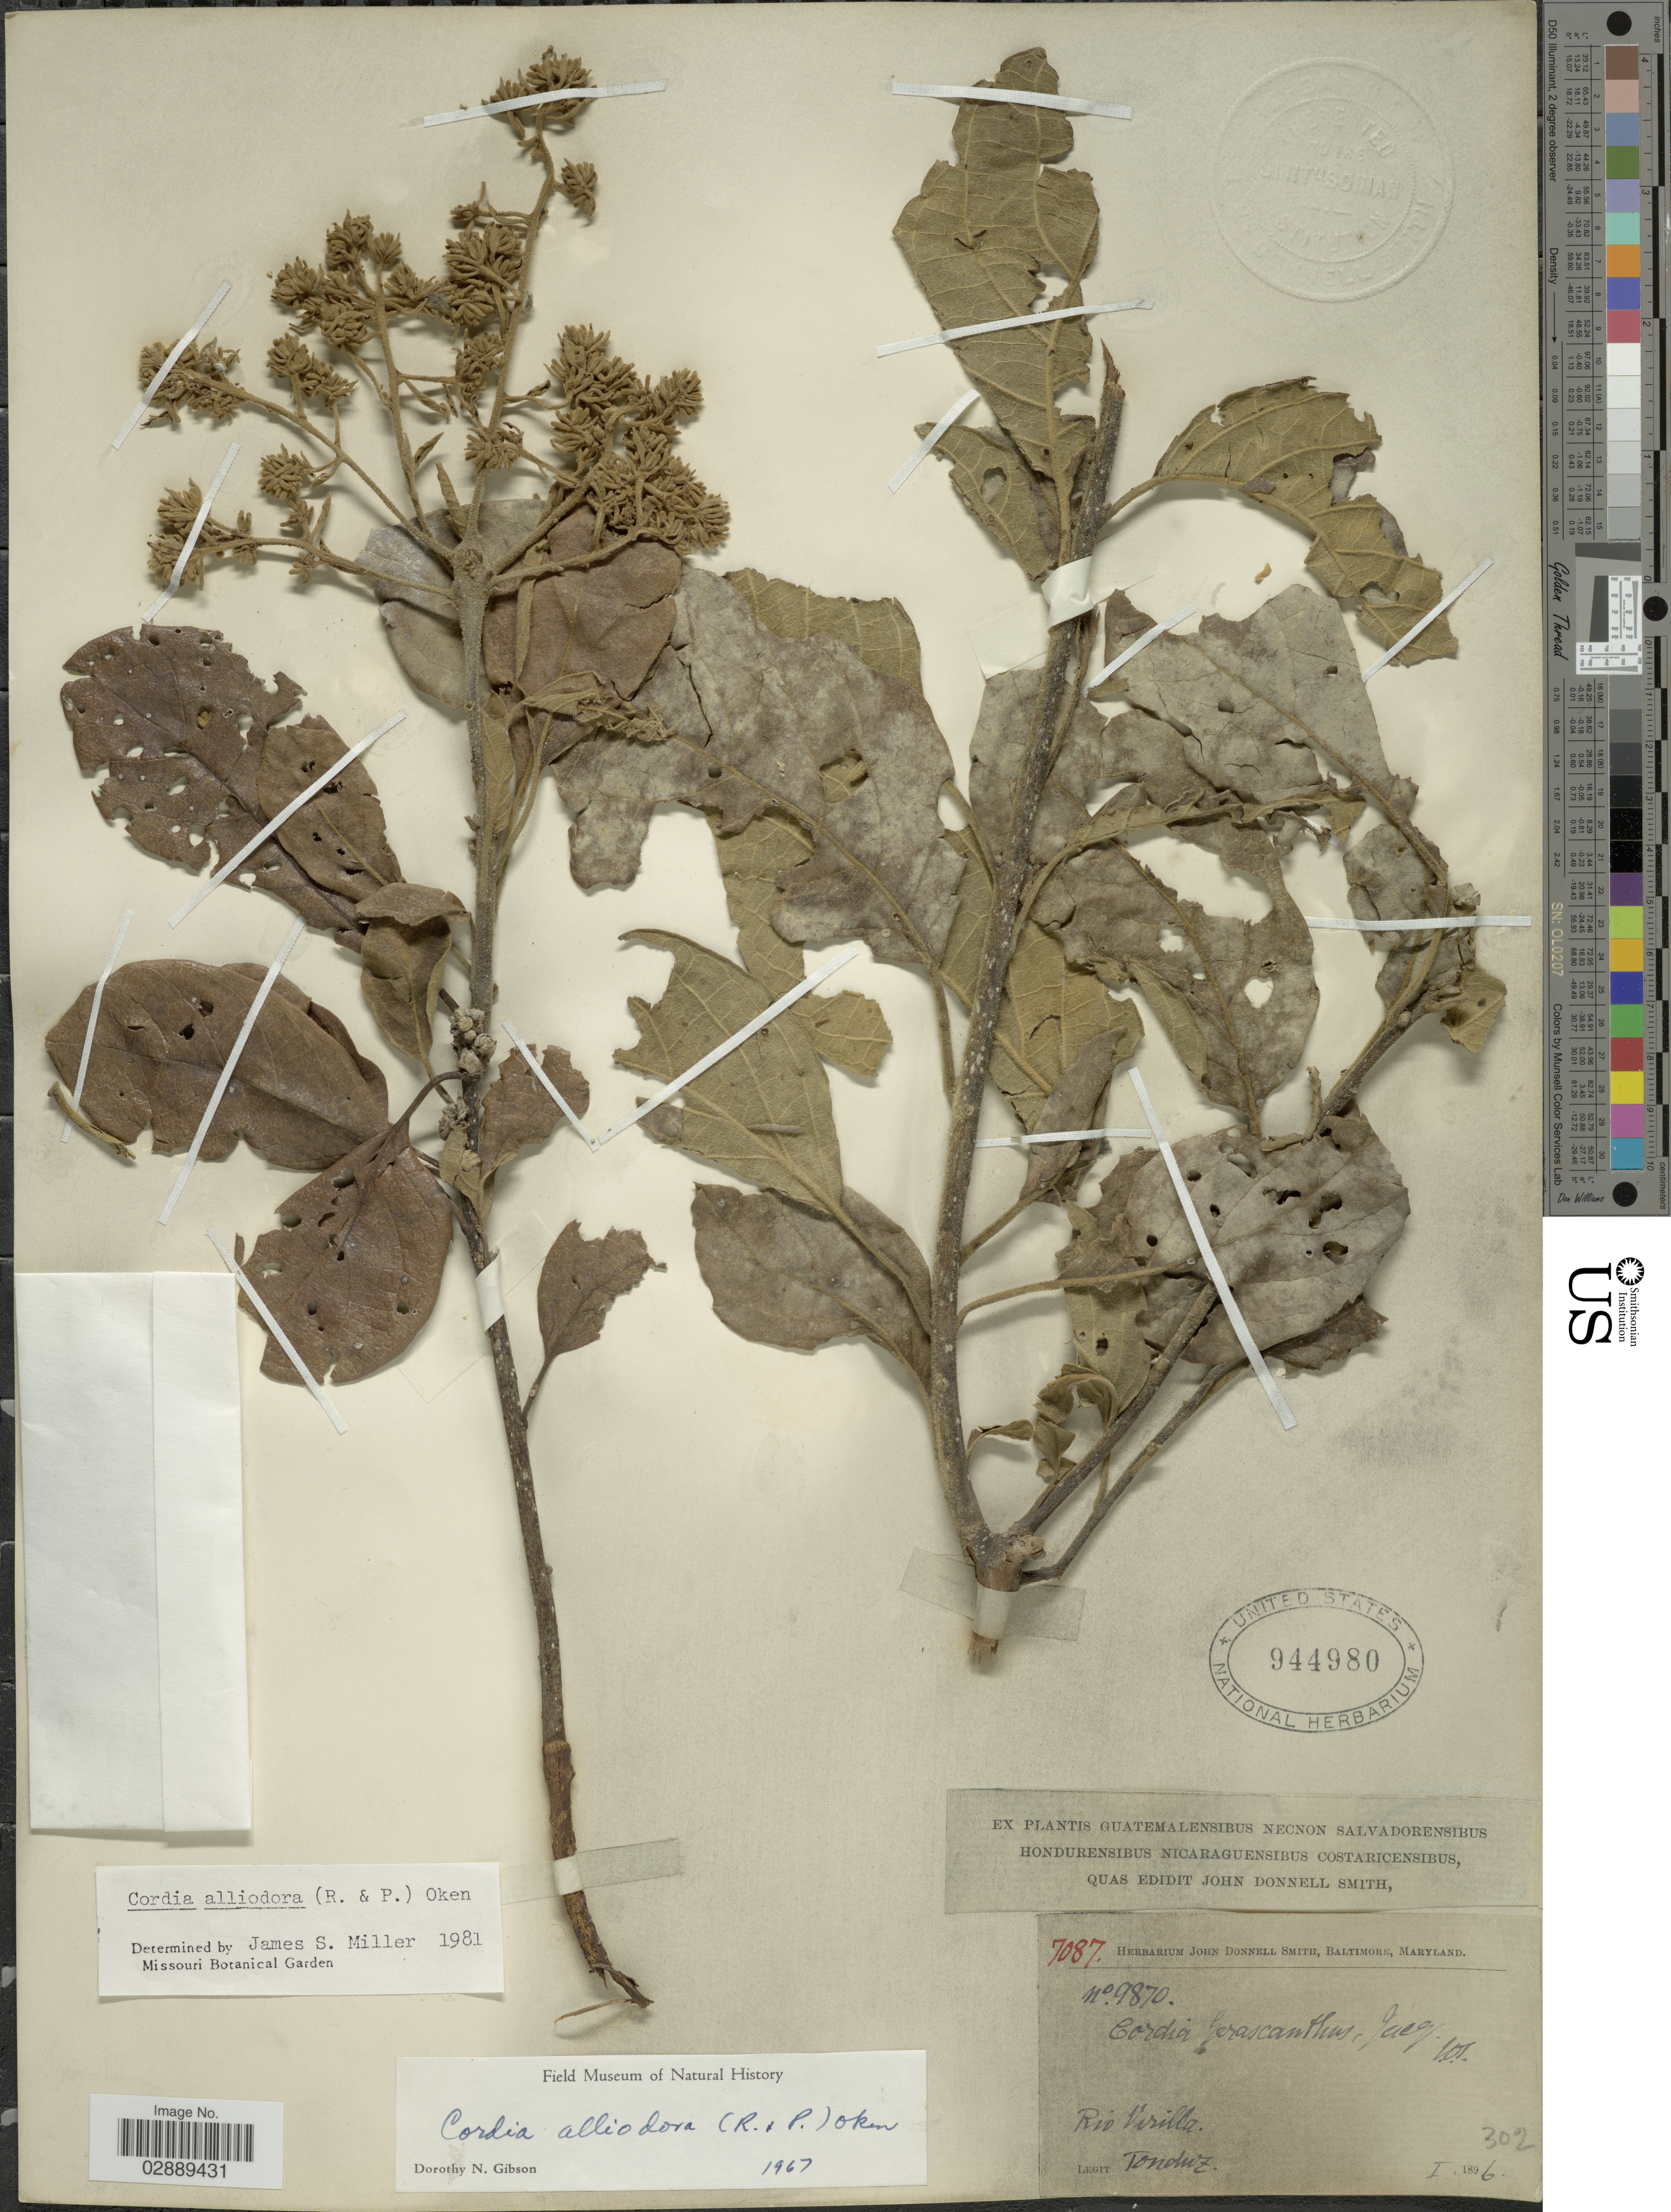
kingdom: Plantae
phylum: Tracheophyta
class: Magnoliopsida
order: Boraginales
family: Cordiaceae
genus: Cordia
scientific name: Cordia alliodora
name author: (Ruiz & Pav.) Oken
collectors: Tonduz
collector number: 9870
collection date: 1896-01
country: Costa Rica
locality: Rio Virilla.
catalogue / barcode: US 944980